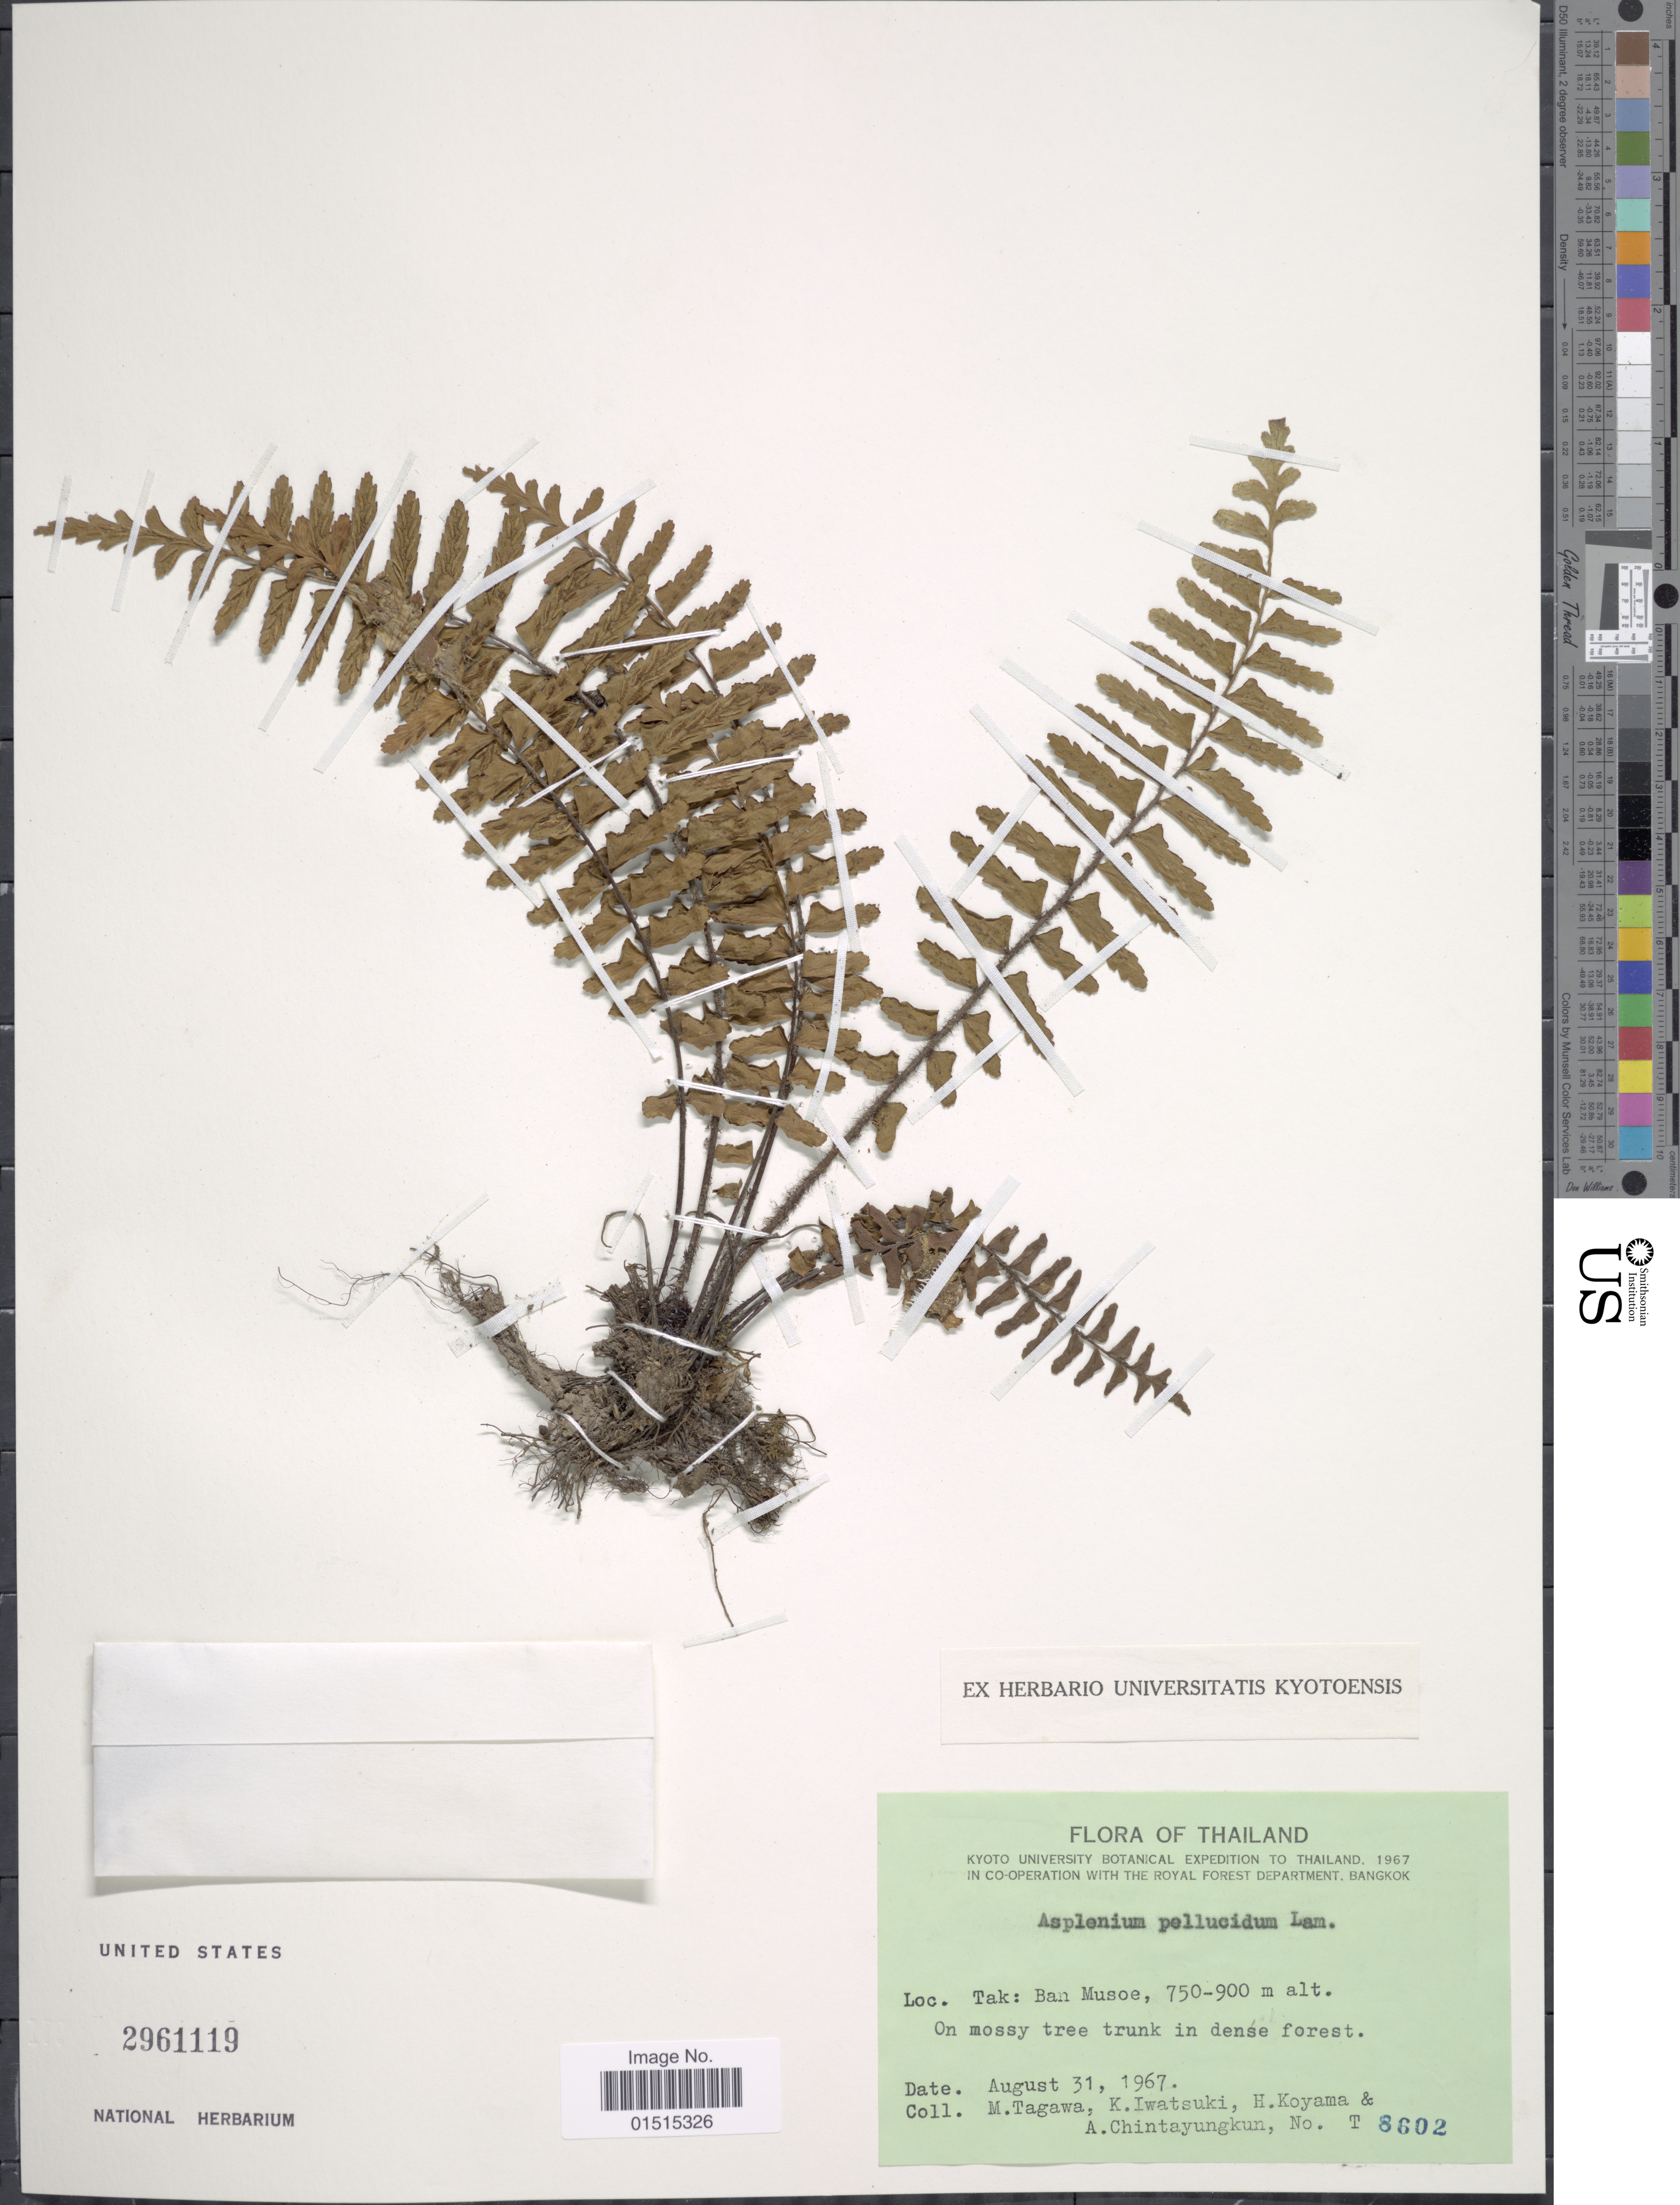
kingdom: Plantae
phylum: Tracheophyta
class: Polypodiopsida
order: Polypodiales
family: Aspleniaceae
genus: Asplenium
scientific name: Asplenium pellucidum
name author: Lam.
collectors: M. Tagawa, K. Iwatsuki, H. Koyama & A. Chintayungkun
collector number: T8602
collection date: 1967-08-31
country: Thailand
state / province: Tak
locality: Ban Musoe, On mossy tree trunk in dense forest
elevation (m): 750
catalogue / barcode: US 2961119